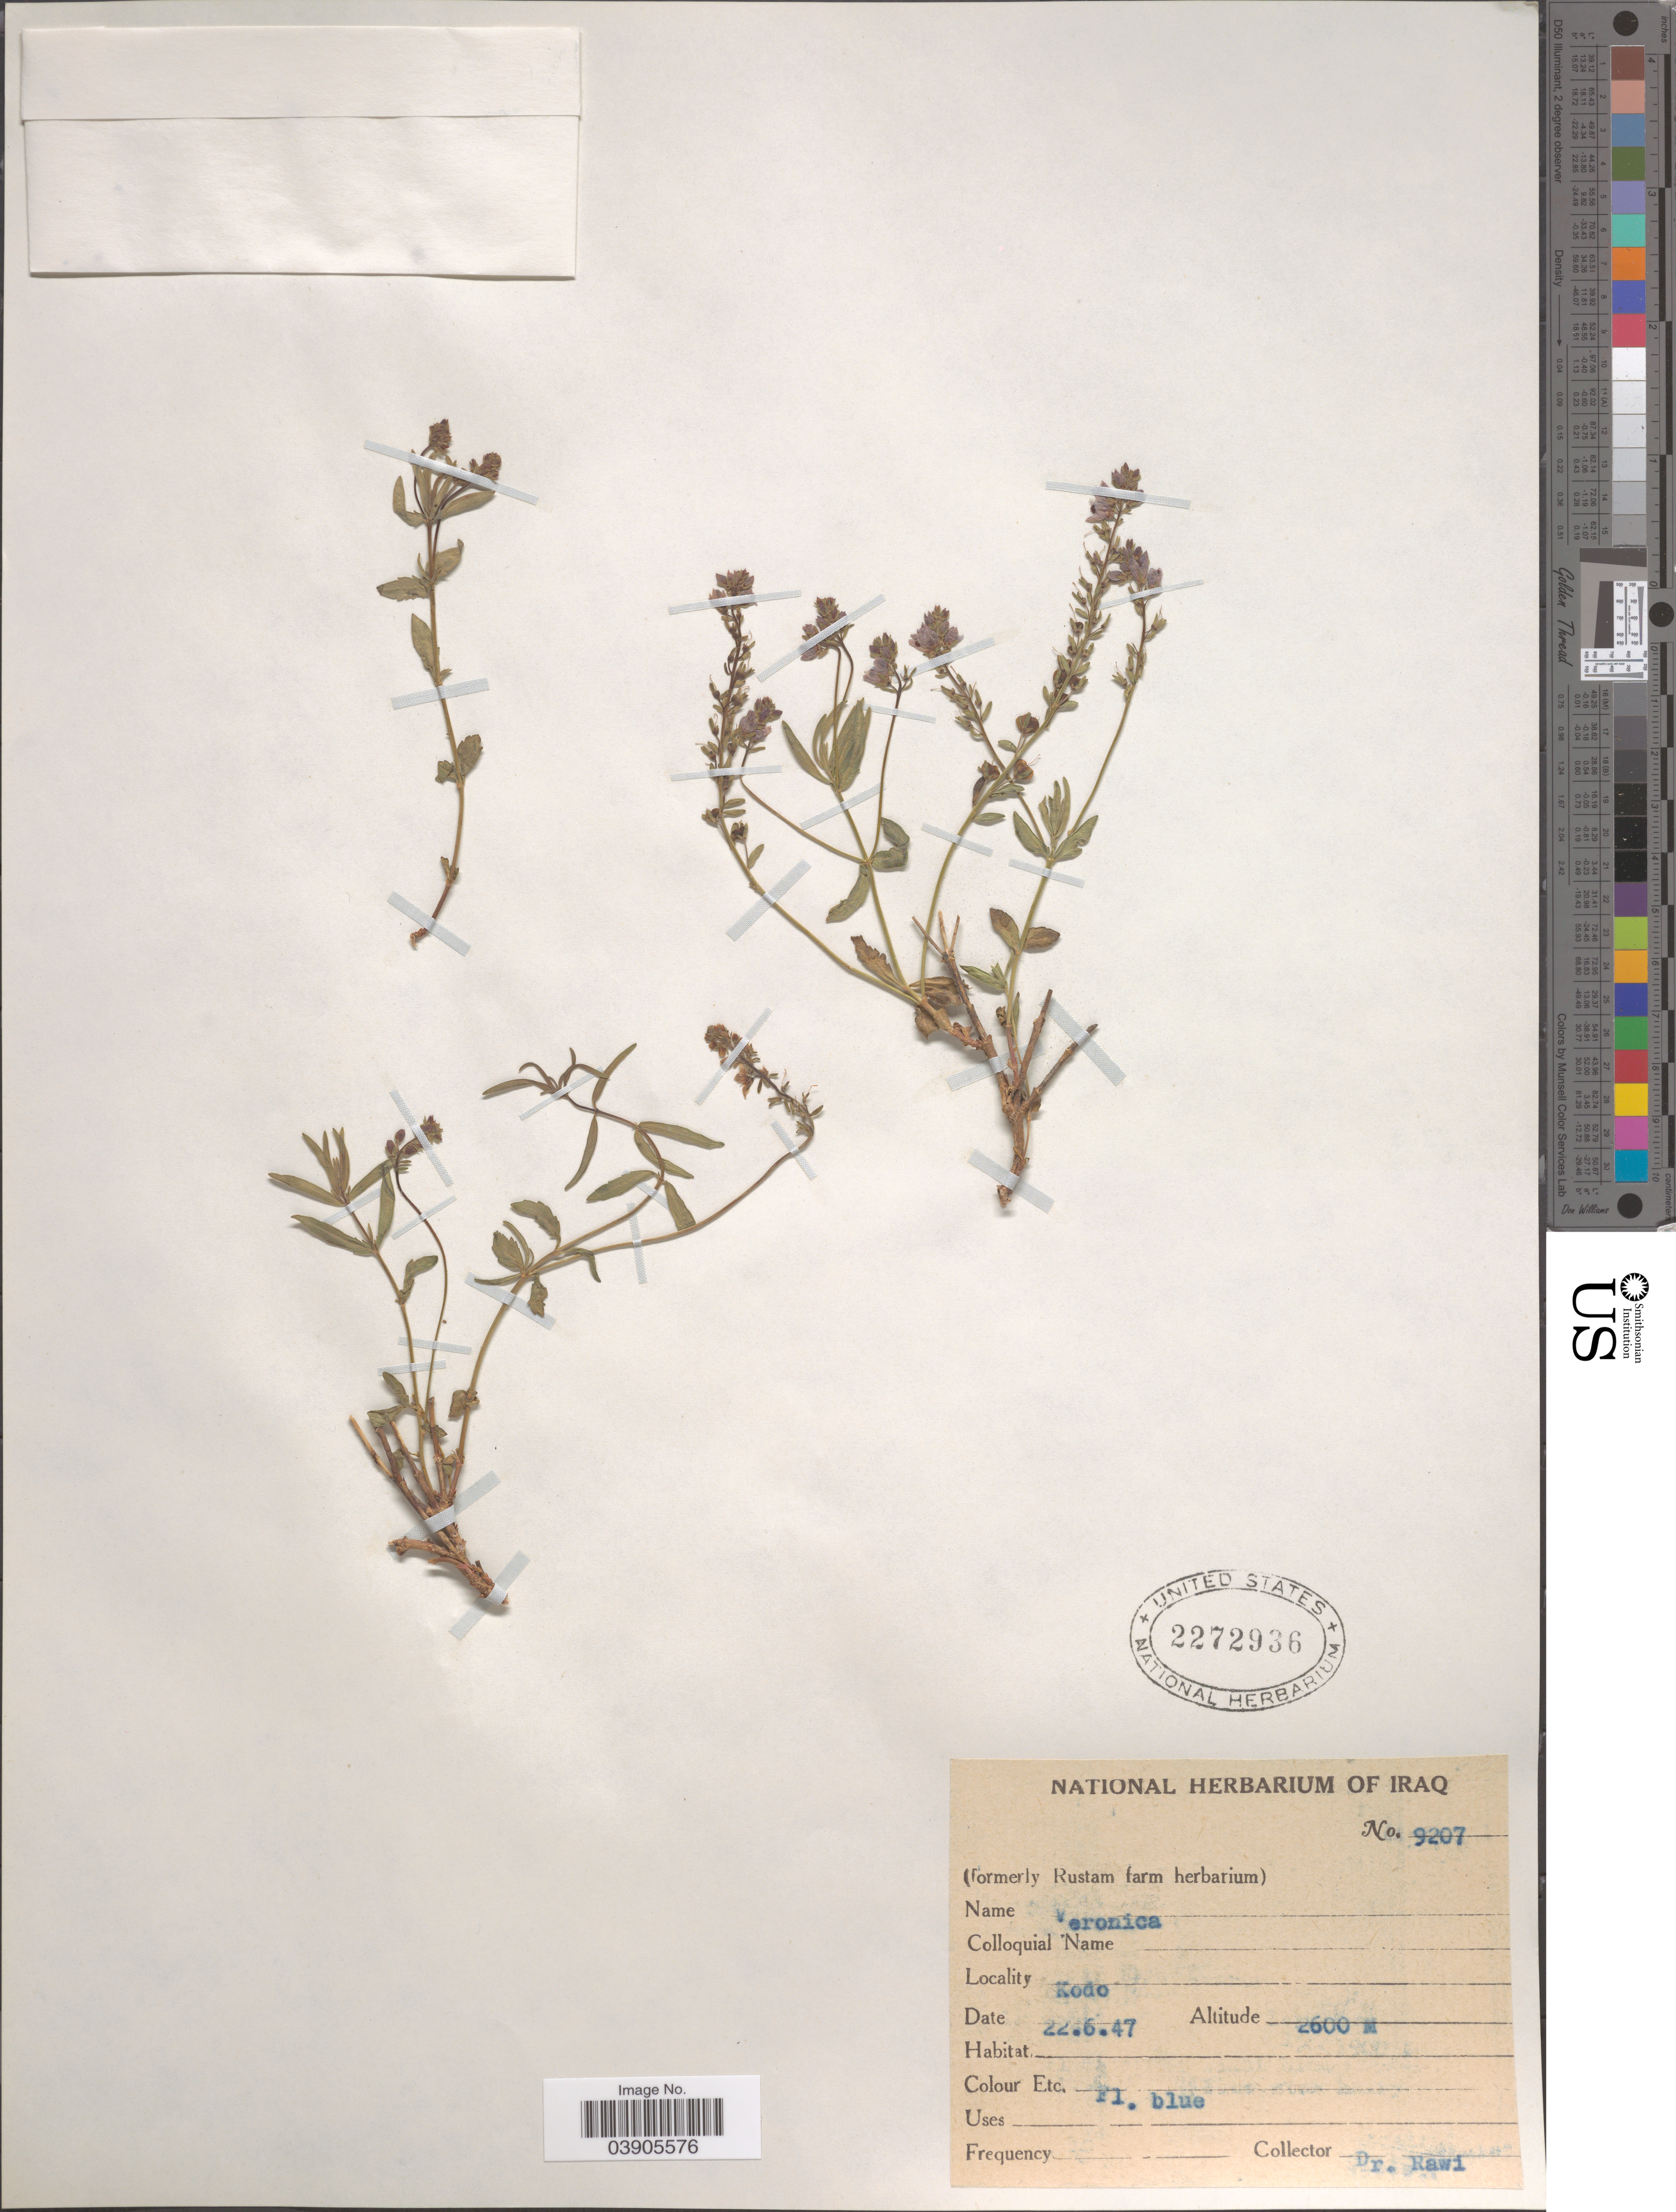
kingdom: Plantae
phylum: Tracheophyta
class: Magnoliopsida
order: Lamiales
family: Plantaginaceae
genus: Veronica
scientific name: Veronica orientalis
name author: Mill.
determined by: Albach, Dirk C.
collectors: -. Rawi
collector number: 9207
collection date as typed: Transcribed d/m/y: 22/6/47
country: Iraq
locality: Kodo.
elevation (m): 2600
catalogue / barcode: US 2272936